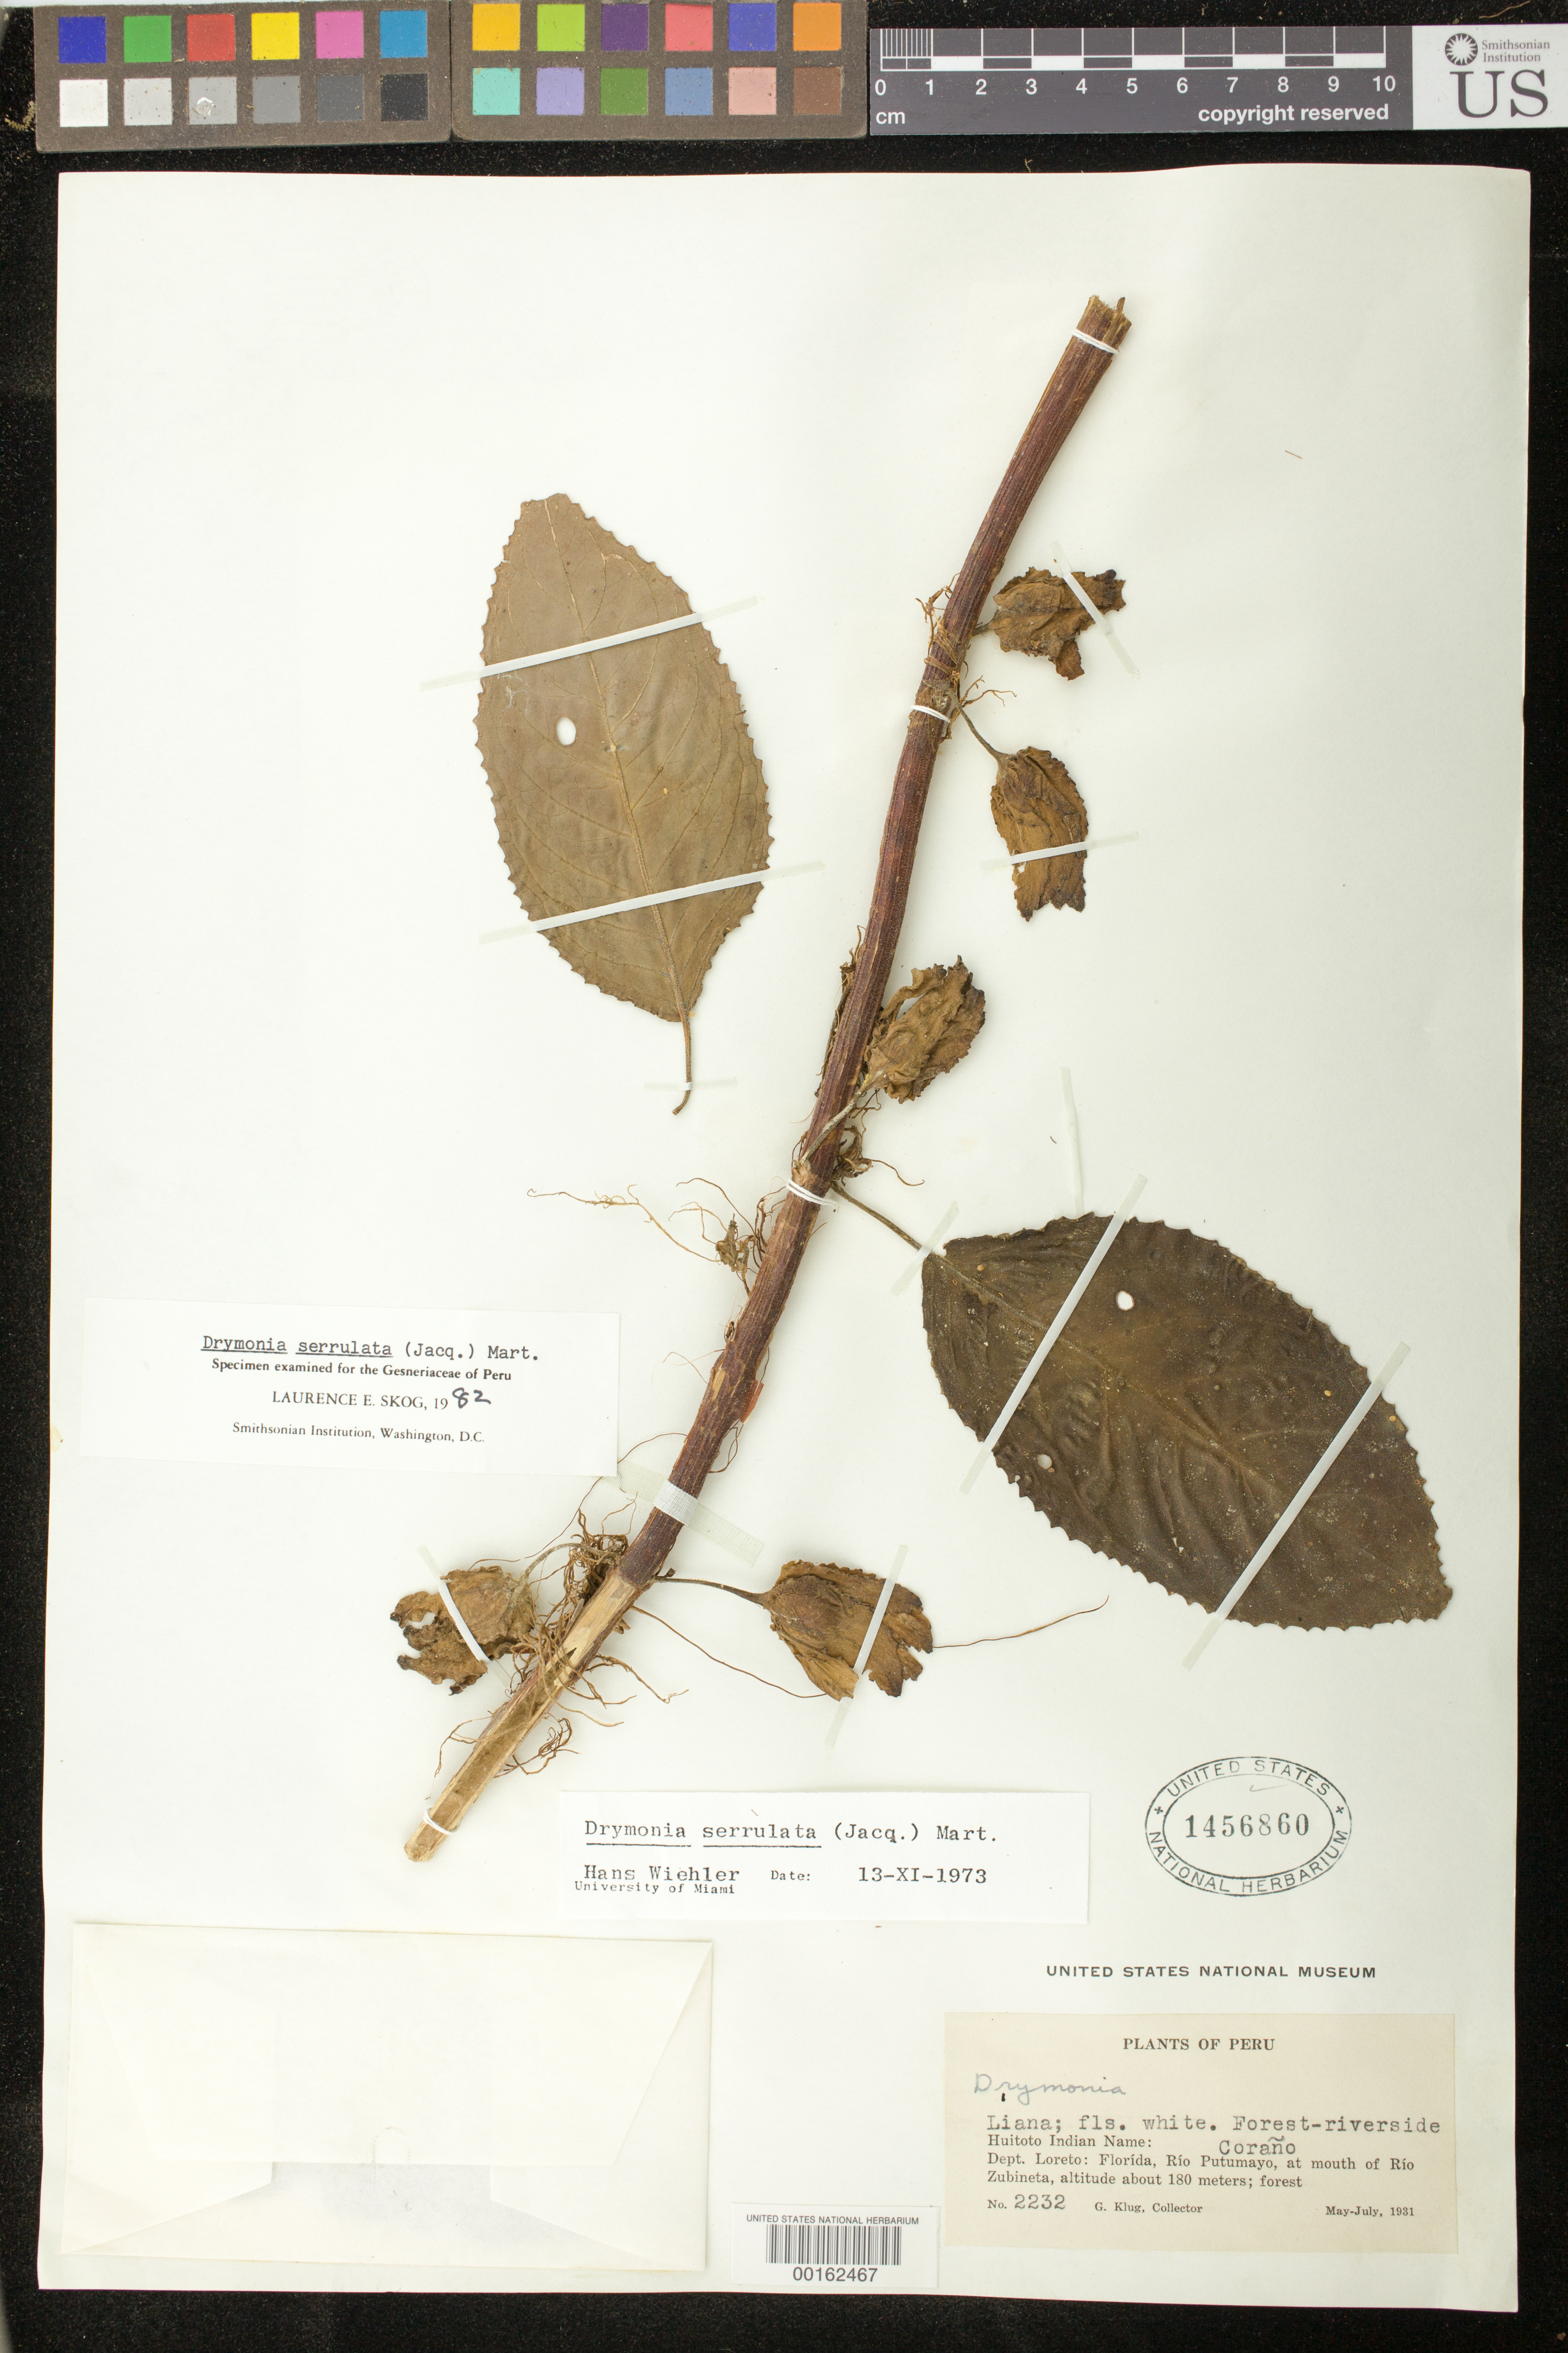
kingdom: Plantae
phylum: Tracheophyta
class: Magnoliopsida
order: Lamiales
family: Gesneriaceae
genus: Drymonia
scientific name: Drymonia serrulata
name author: (Jacq.) Mart.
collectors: G. Klug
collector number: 2232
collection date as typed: May-Jul 1931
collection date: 1931-05/1931-07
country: Peru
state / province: Loreto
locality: Florida, Rio Putumayo, at mouth of Rio Zubineta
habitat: Forest-riverside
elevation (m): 180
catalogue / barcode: US 1456860